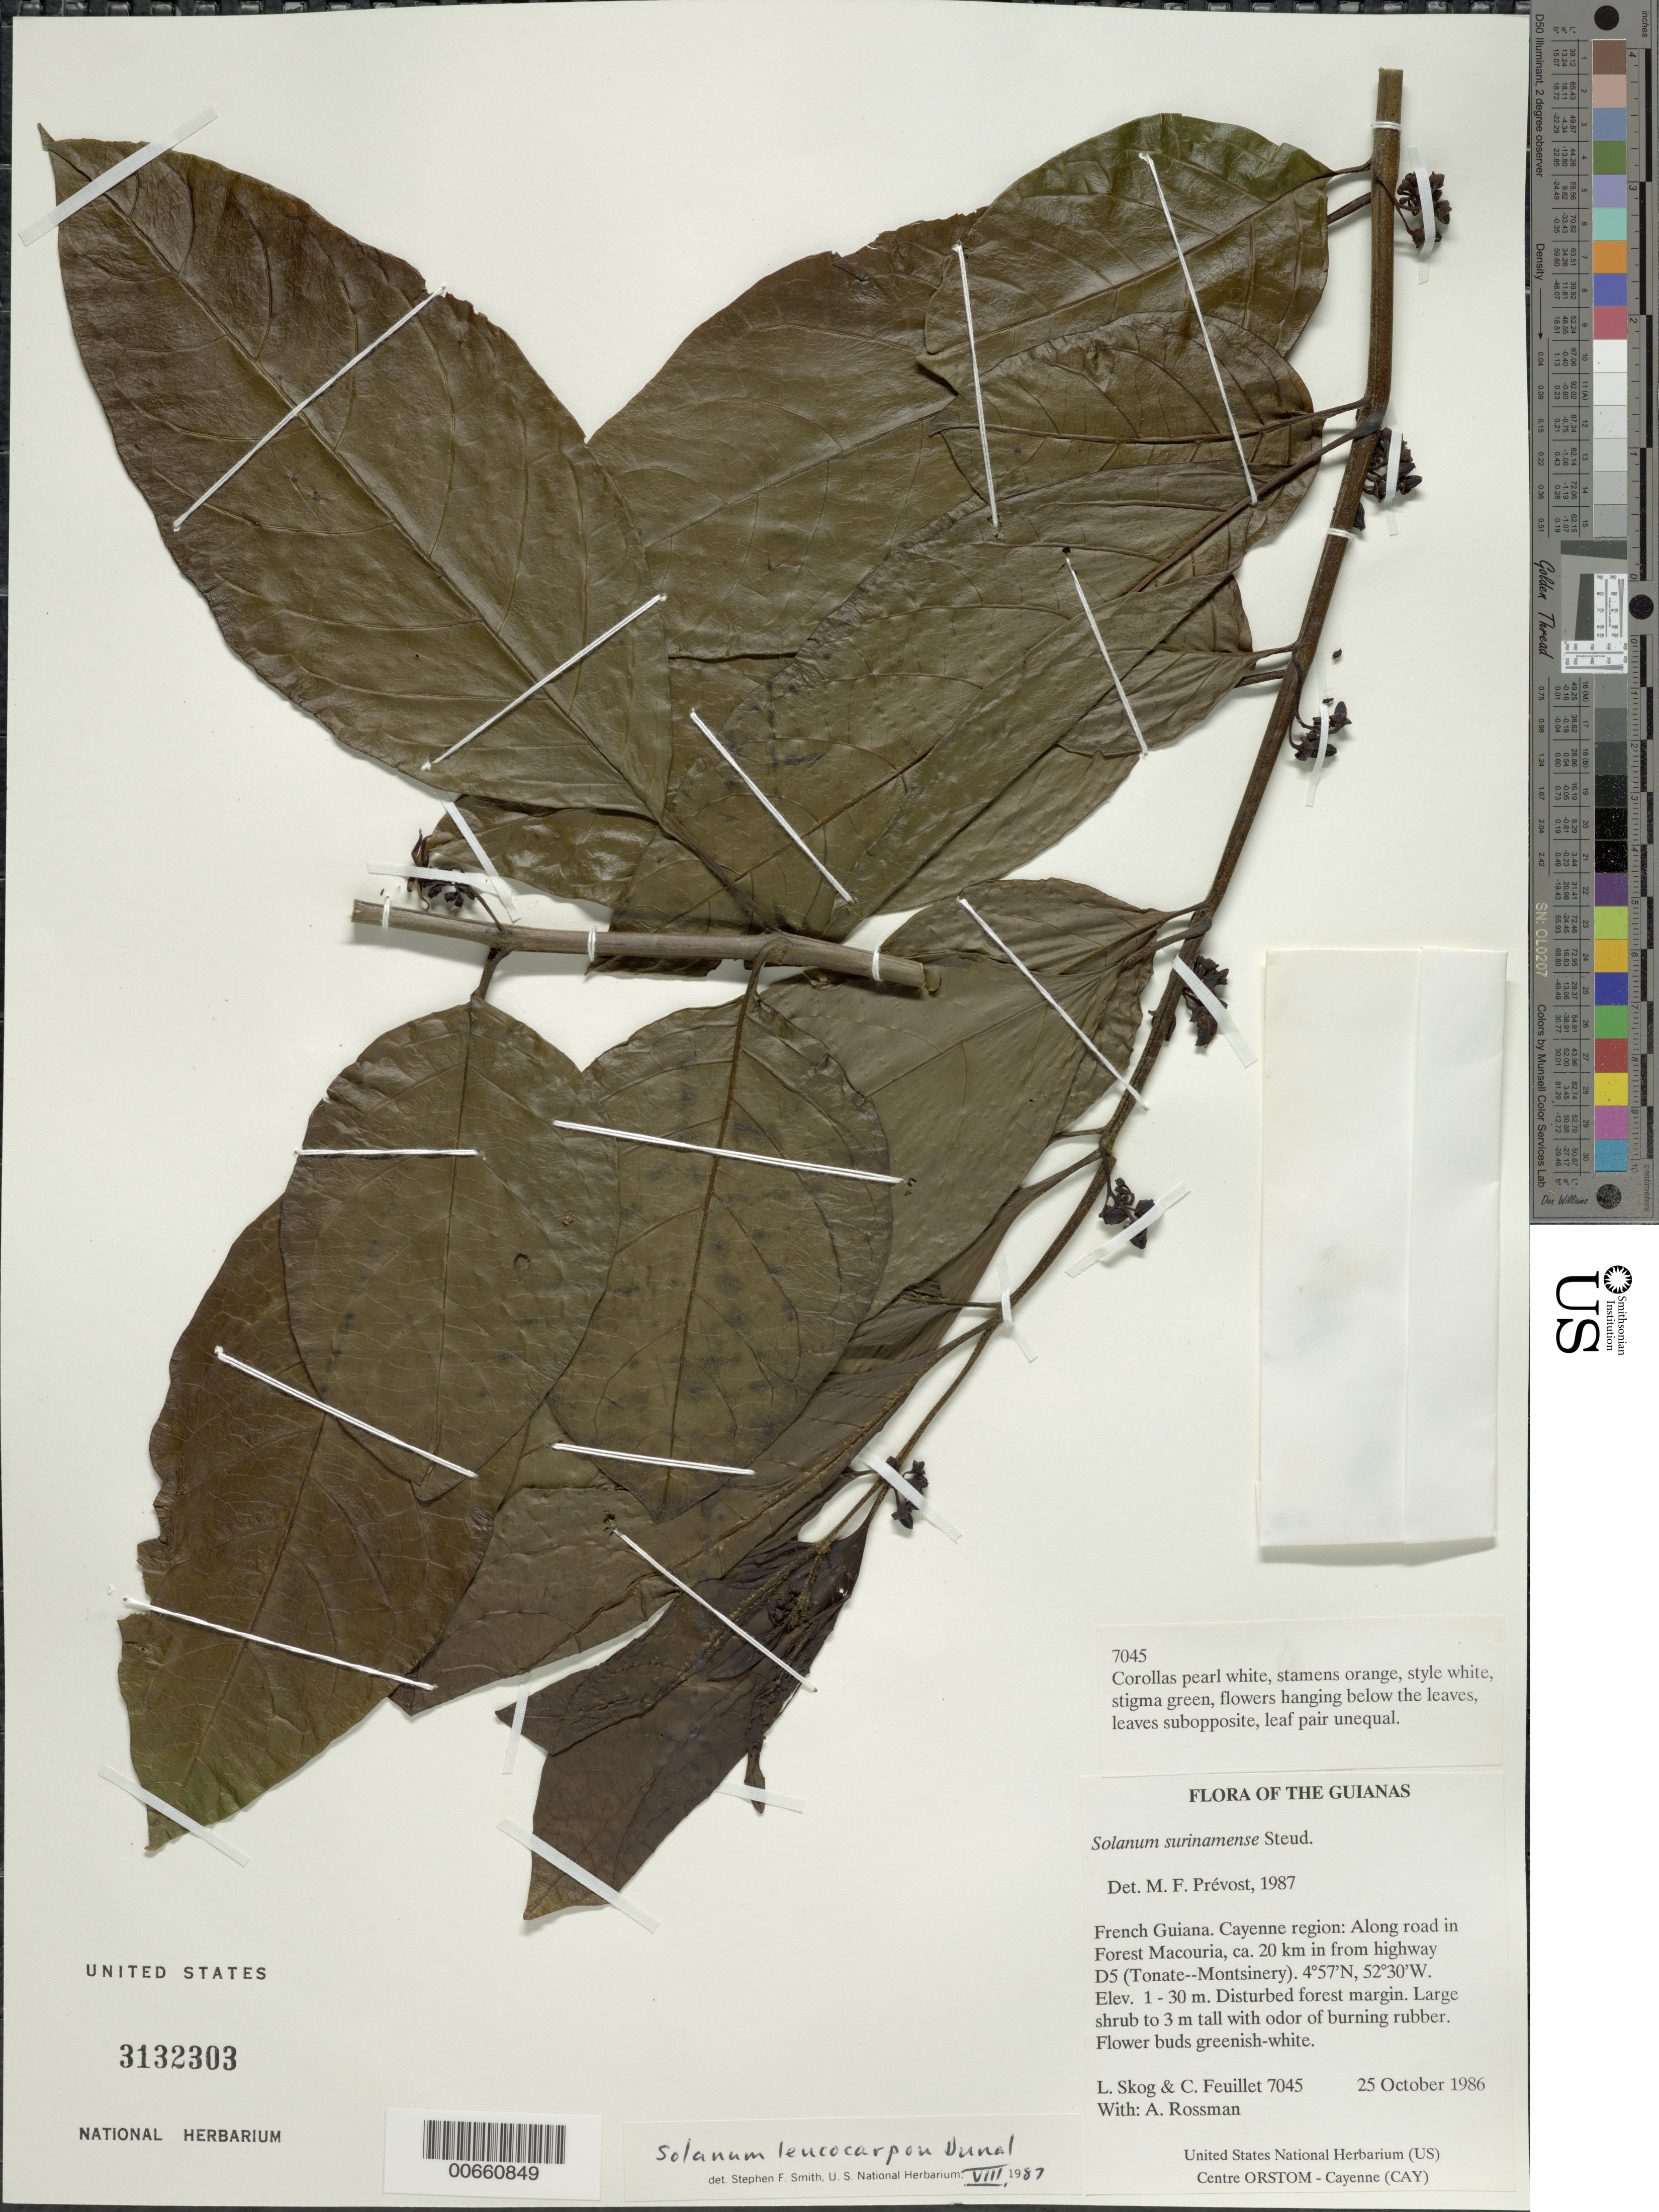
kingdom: Plantae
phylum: Tracheophyta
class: Magnoliopsida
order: Solanales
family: Solanaceae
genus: Solanum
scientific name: Solanum leucocarpon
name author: Dunal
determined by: Smith, Stephen F., (US), NMNH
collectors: L. E. Skog, C. Feuillet & A. Rossman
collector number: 7045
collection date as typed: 10 Oct 1986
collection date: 1986-10-10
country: French Guiana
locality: Cayenne. Along road in Forest Macouria, ca. 20 km in from highway D5 (Tonate--Montsinery)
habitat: Disturbed forest margin.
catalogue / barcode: US 3132303